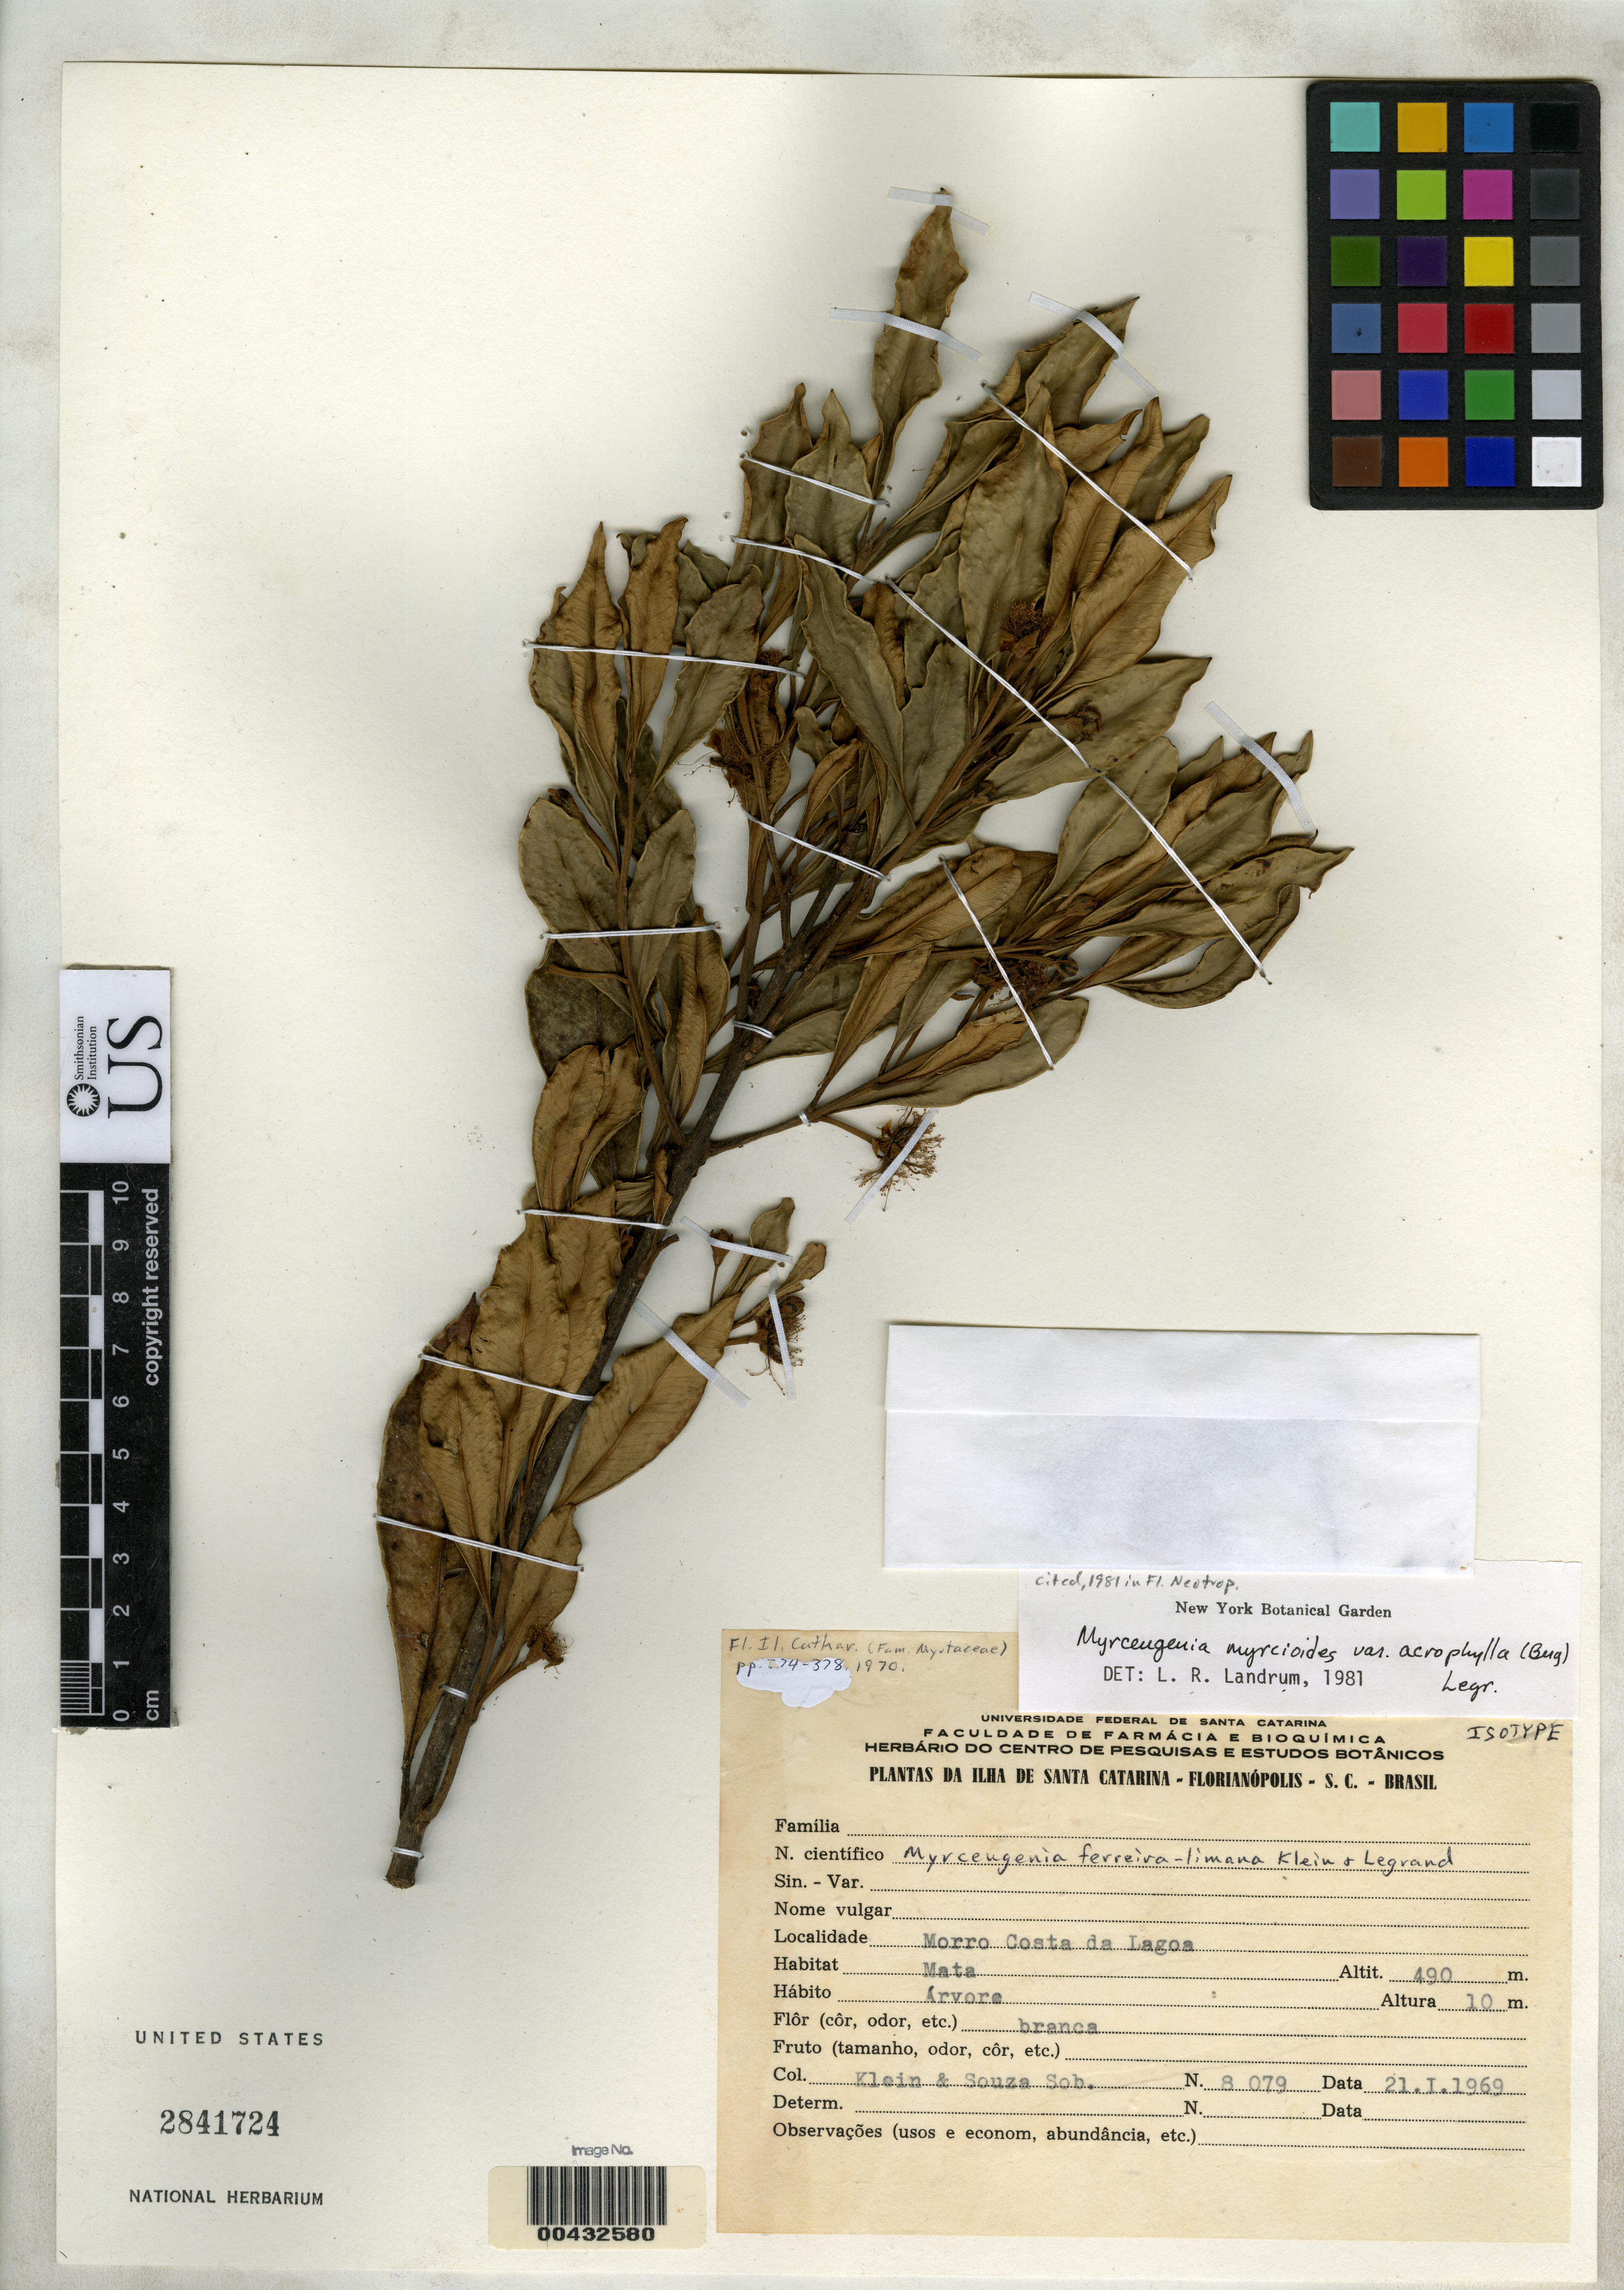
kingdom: Plantae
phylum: Tracheophyta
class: Magnoliopsida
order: Myrtales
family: Myrtaceae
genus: Myrceugenia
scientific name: Myrceugenia ferreira-limana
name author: R.M. Klein & D. Legrand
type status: Isotype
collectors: R. M. Klein & -- Souza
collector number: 8079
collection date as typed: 21 Jan 1969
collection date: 1969-01-21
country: Brazil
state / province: Santa Catarina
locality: Morro Costa de Lagoa.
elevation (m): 490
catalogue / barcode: US 2841724